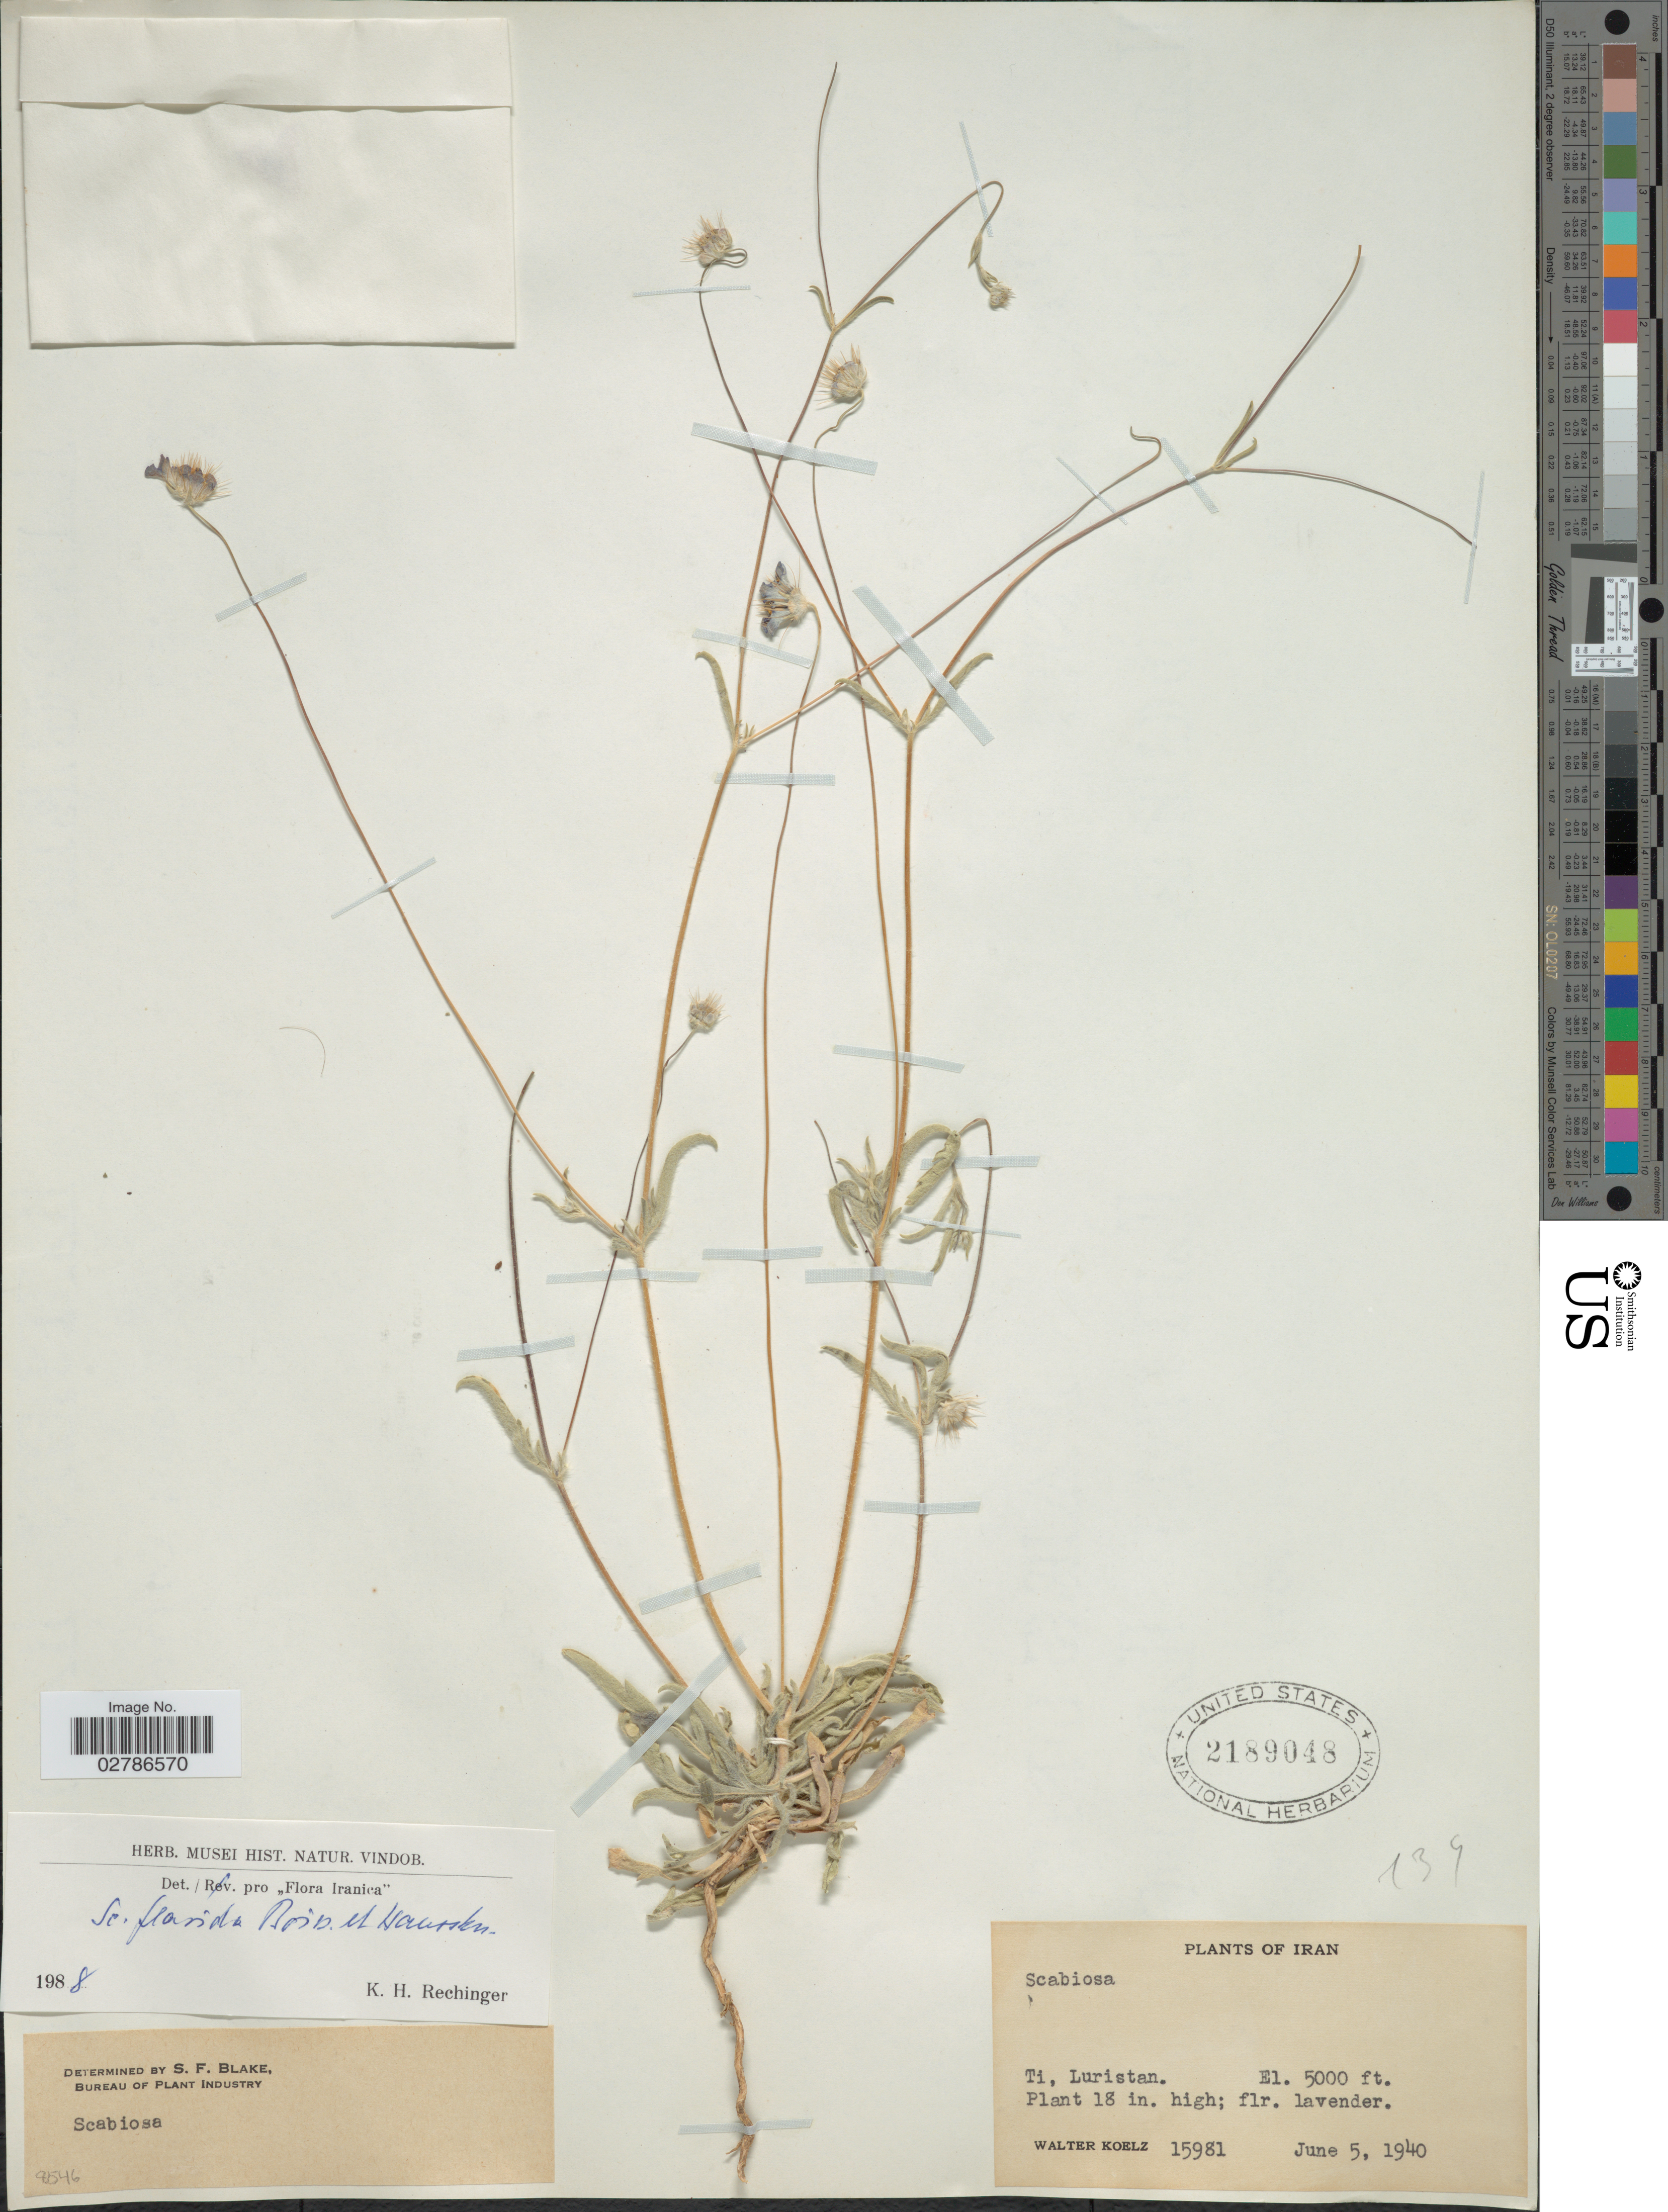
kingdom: Plantae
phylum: Tracheophyta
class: Magnoliopsida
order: Dipsacales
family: Caprifoliaceae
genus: Scabiosa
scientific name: Scabiosa flavida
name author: Boiss. & Hausskn.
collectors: W. N. Koelz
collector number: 15981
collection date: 1940-06-05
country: Iran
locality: Ti, Luristan.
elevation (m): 1524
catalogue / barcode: US 2189048